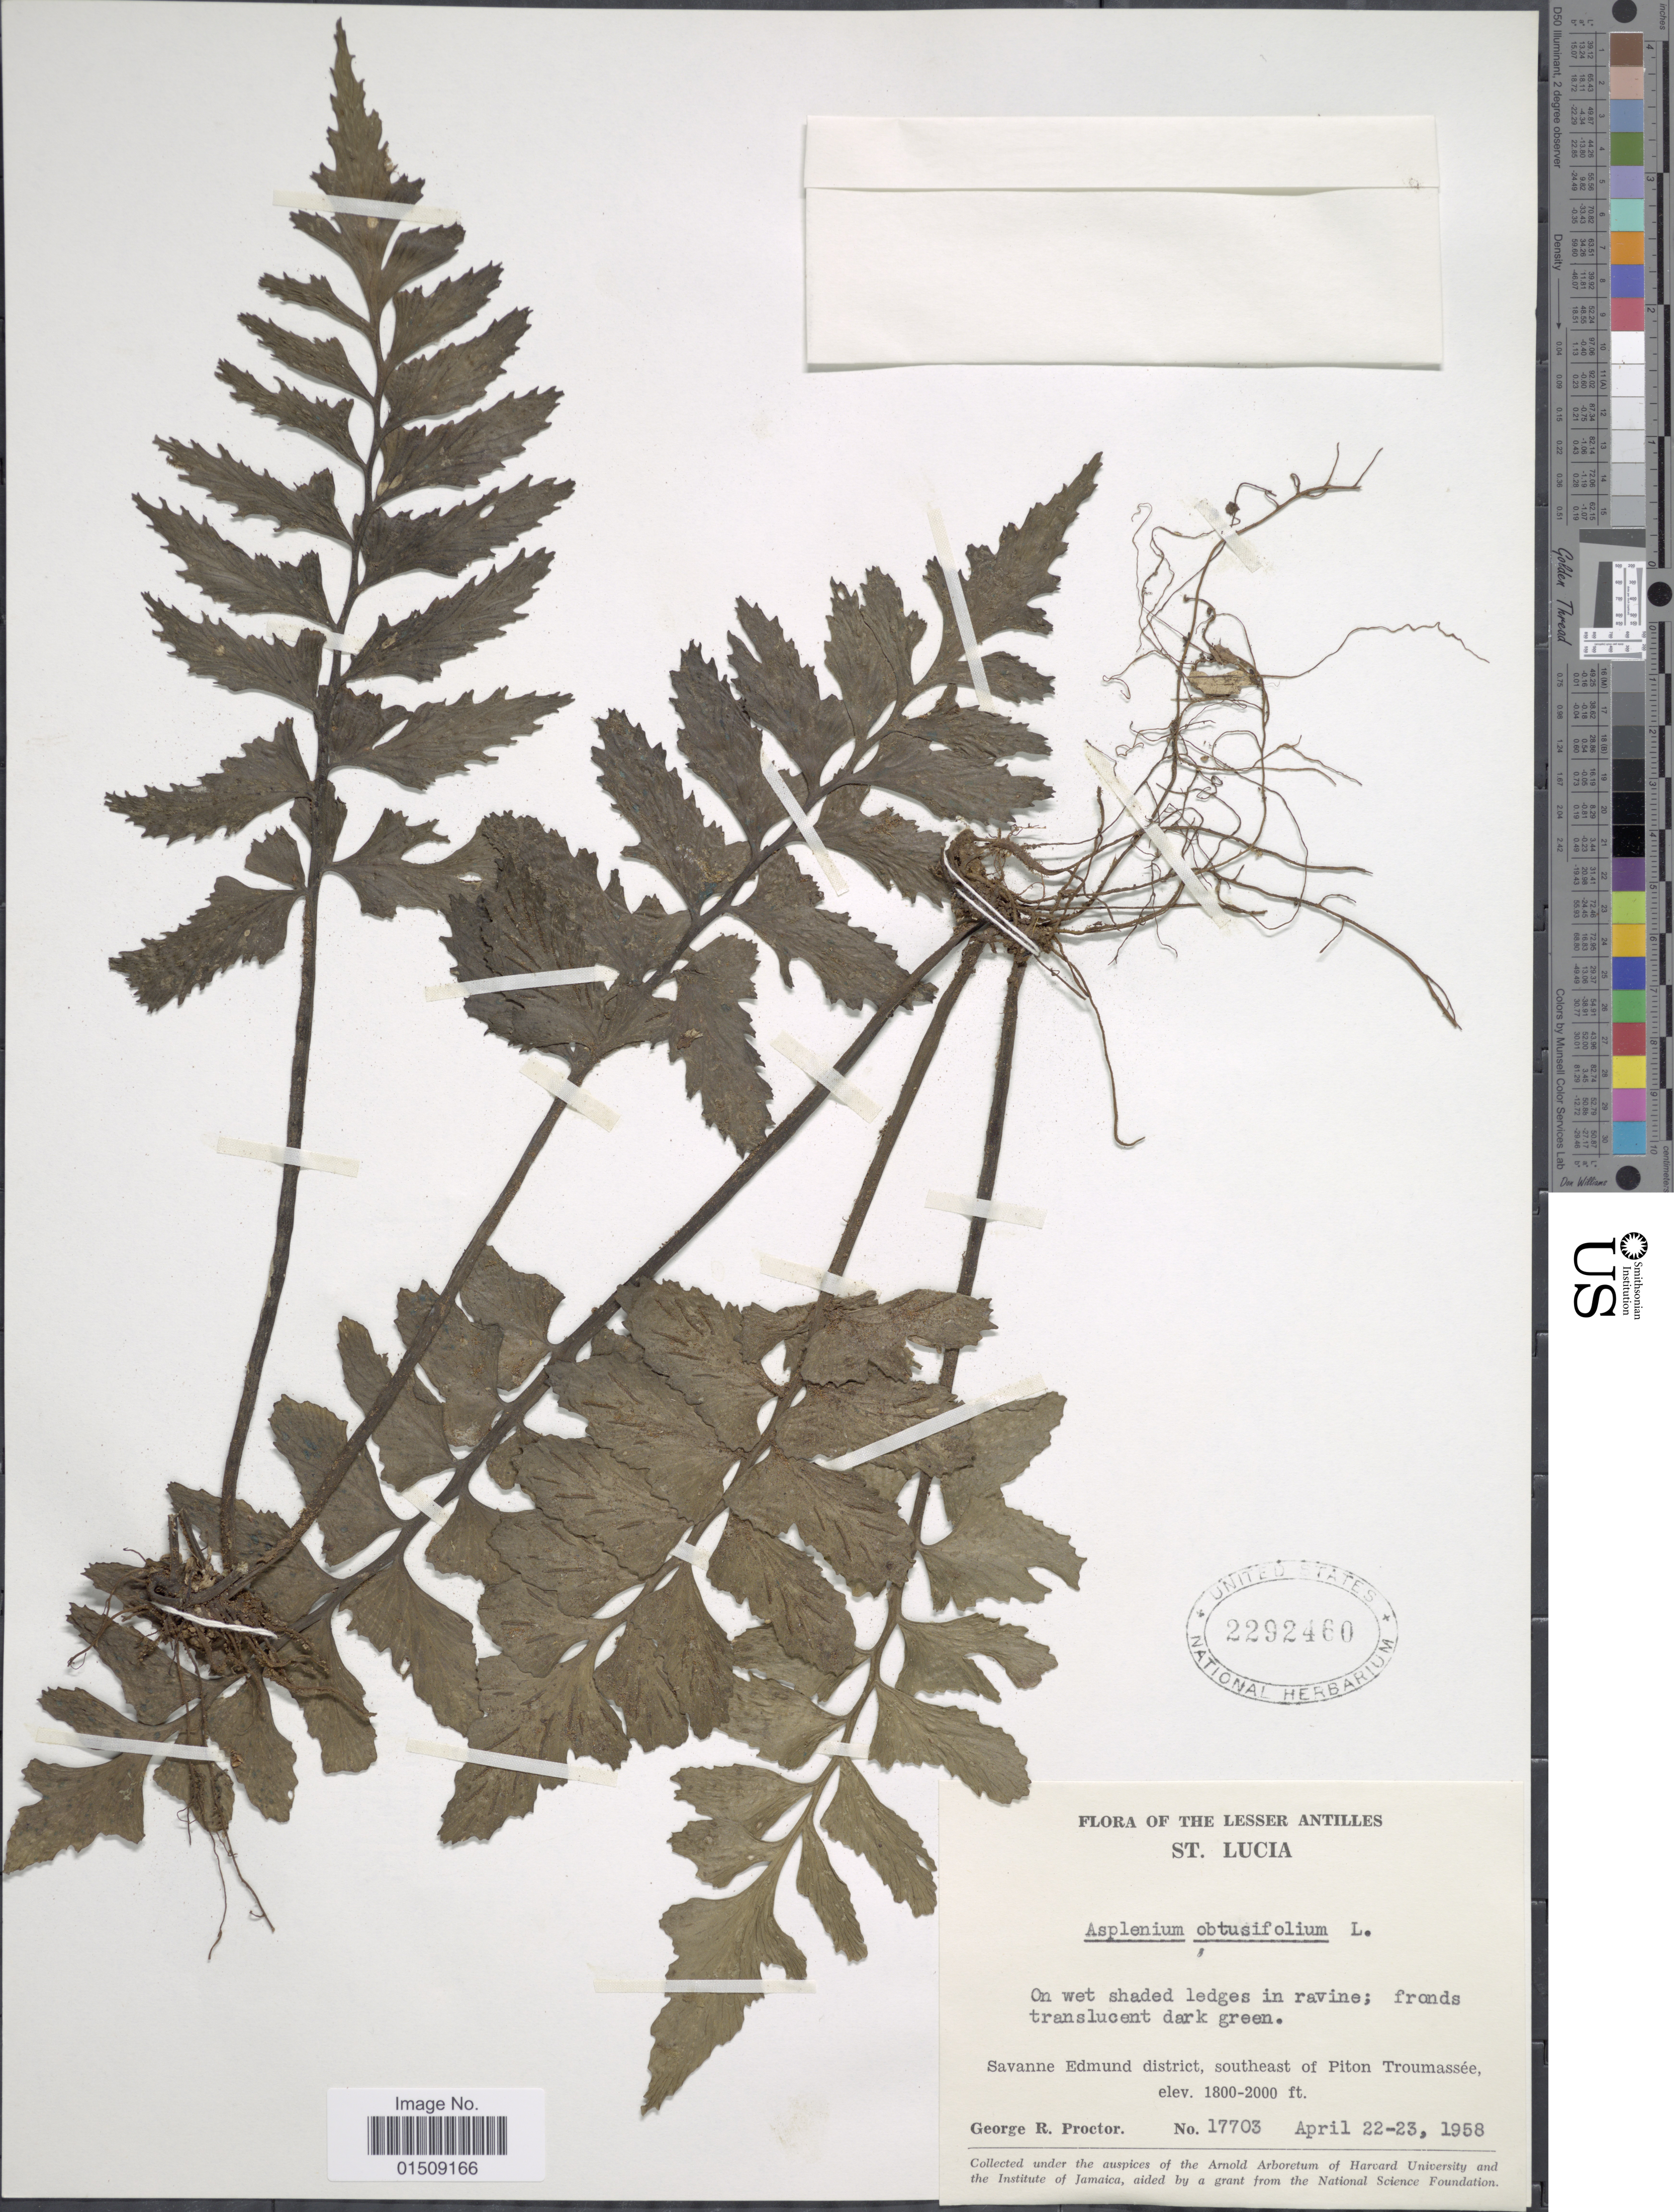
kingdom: Plantae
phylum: Tracheophyta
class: Polypodiopsida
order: Polypodiales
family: Aspleniaceae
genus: Asplenium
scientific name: Asplenium obtusifolium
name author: L.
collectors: G. R. Proctor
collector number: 17703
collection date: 1958-04-22/1958-04-23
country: St. Lucia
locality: The Lesser Antilles, St. Lucia. Savanne Edmund District, southeast of Piton Troumassée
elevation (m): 549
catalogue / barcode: US 2292460